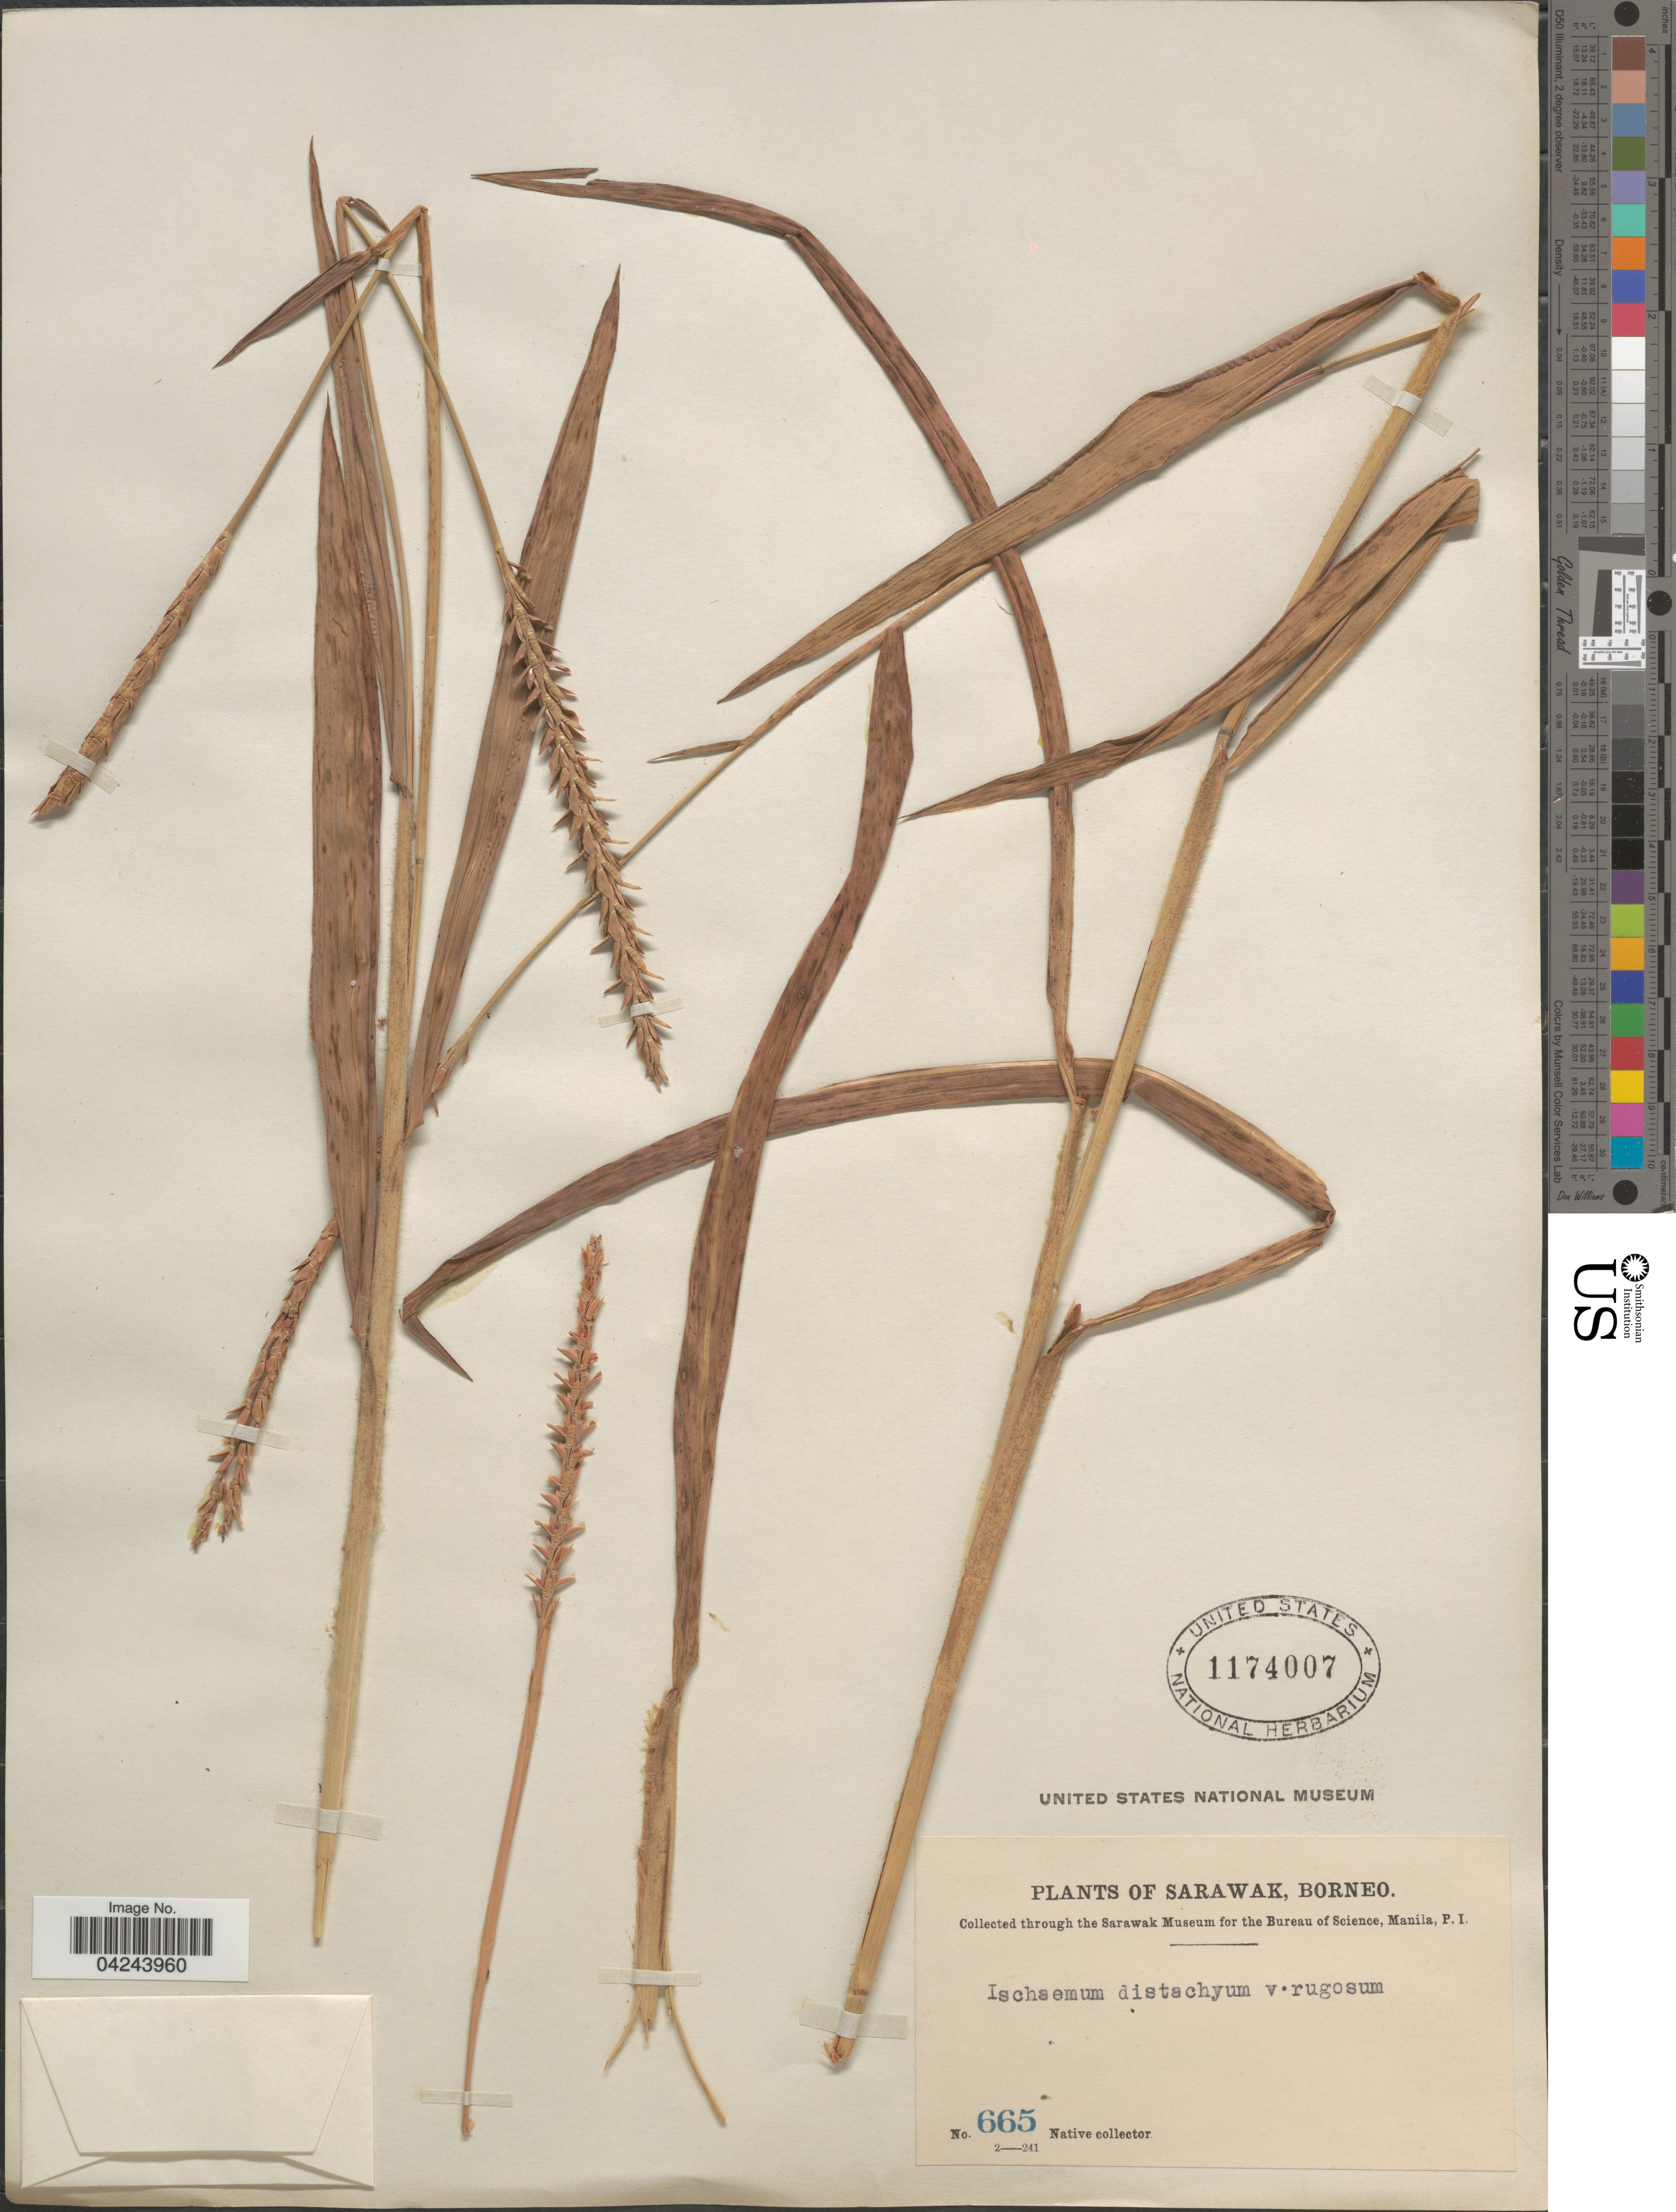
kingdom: Plantae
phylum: Tracheophyta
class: Liliopsida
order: Poales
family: Poaceae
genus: Ischaemum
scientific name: Ischaemum rugosum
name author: Salisb.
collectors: Native collector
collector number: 665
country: Malaysia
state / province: Sarawak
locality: Borneo.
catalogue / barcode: US 1174007